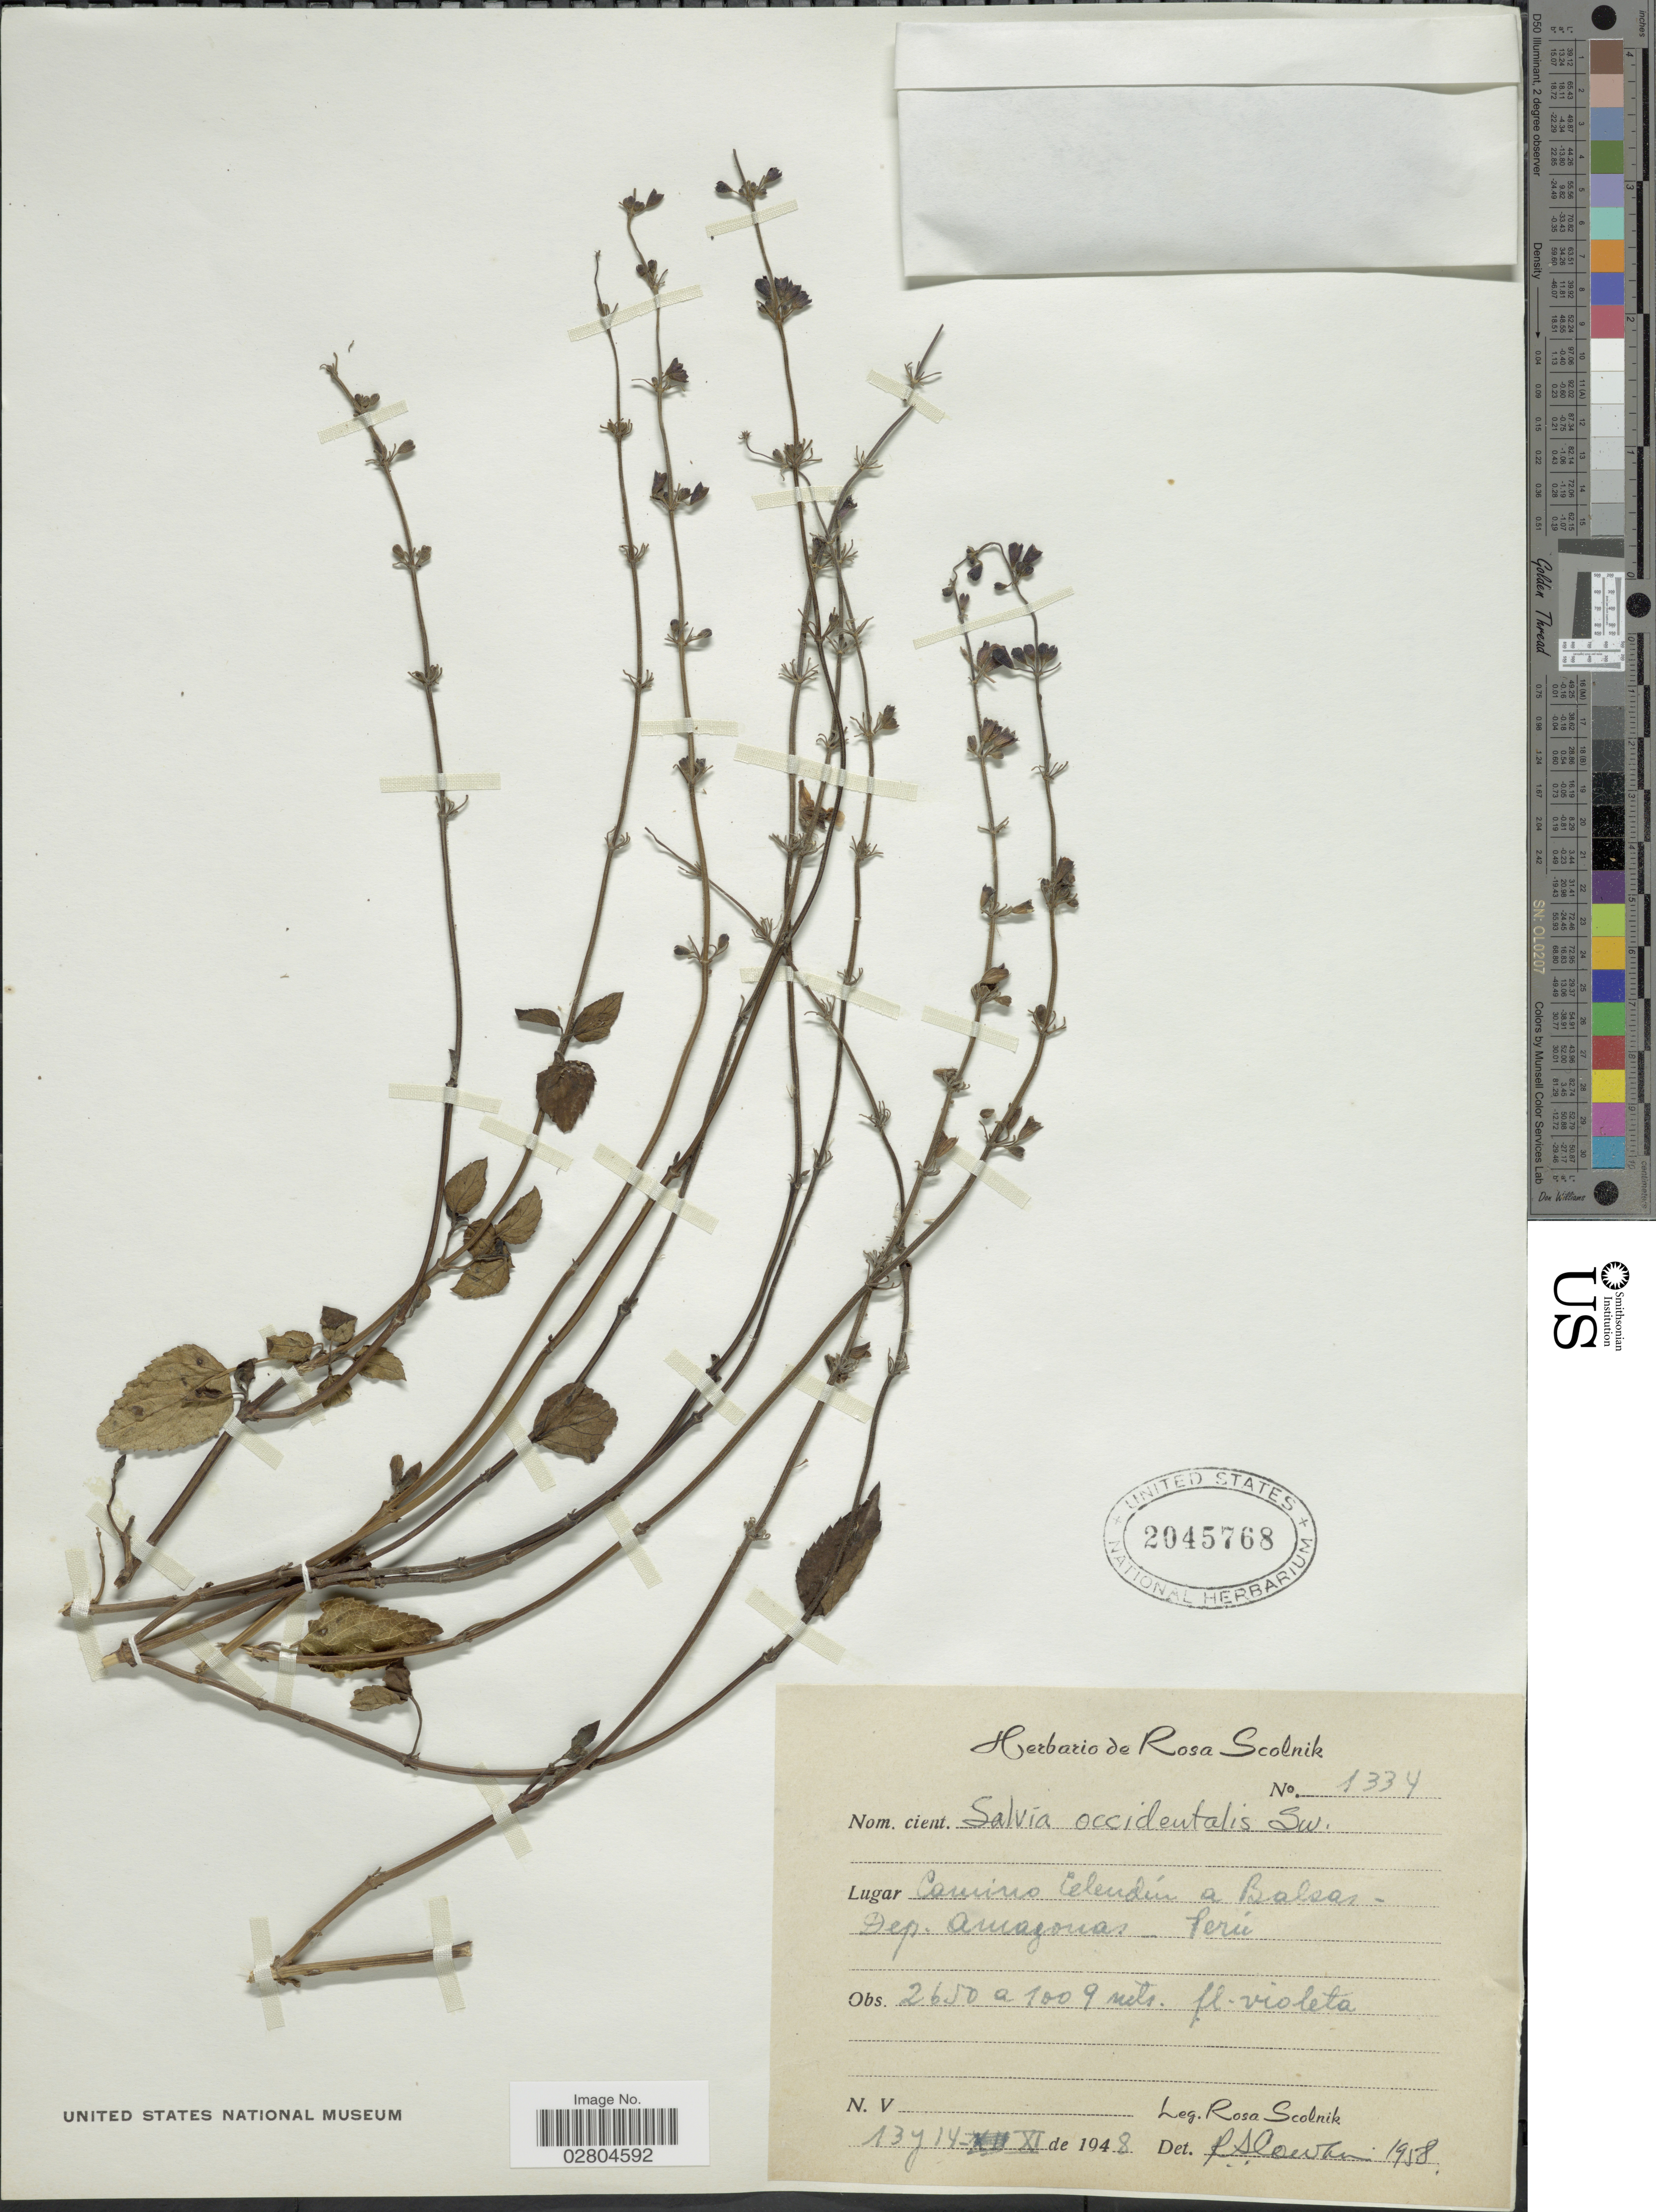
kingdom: Plantae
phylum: Tracheophyta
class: Magnoliopsida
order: Lamiales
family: Lamiaceae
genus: Salvia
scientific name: Salvia occidentalis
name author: Sw.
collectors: R. Scolnik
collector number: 1334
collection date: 1948-11-13/1948-11-14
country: Peru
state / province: Amazonas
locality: Camino Celendin a Balsas. Dep. Amazonas.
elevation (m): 1009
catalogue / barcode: US 2045768